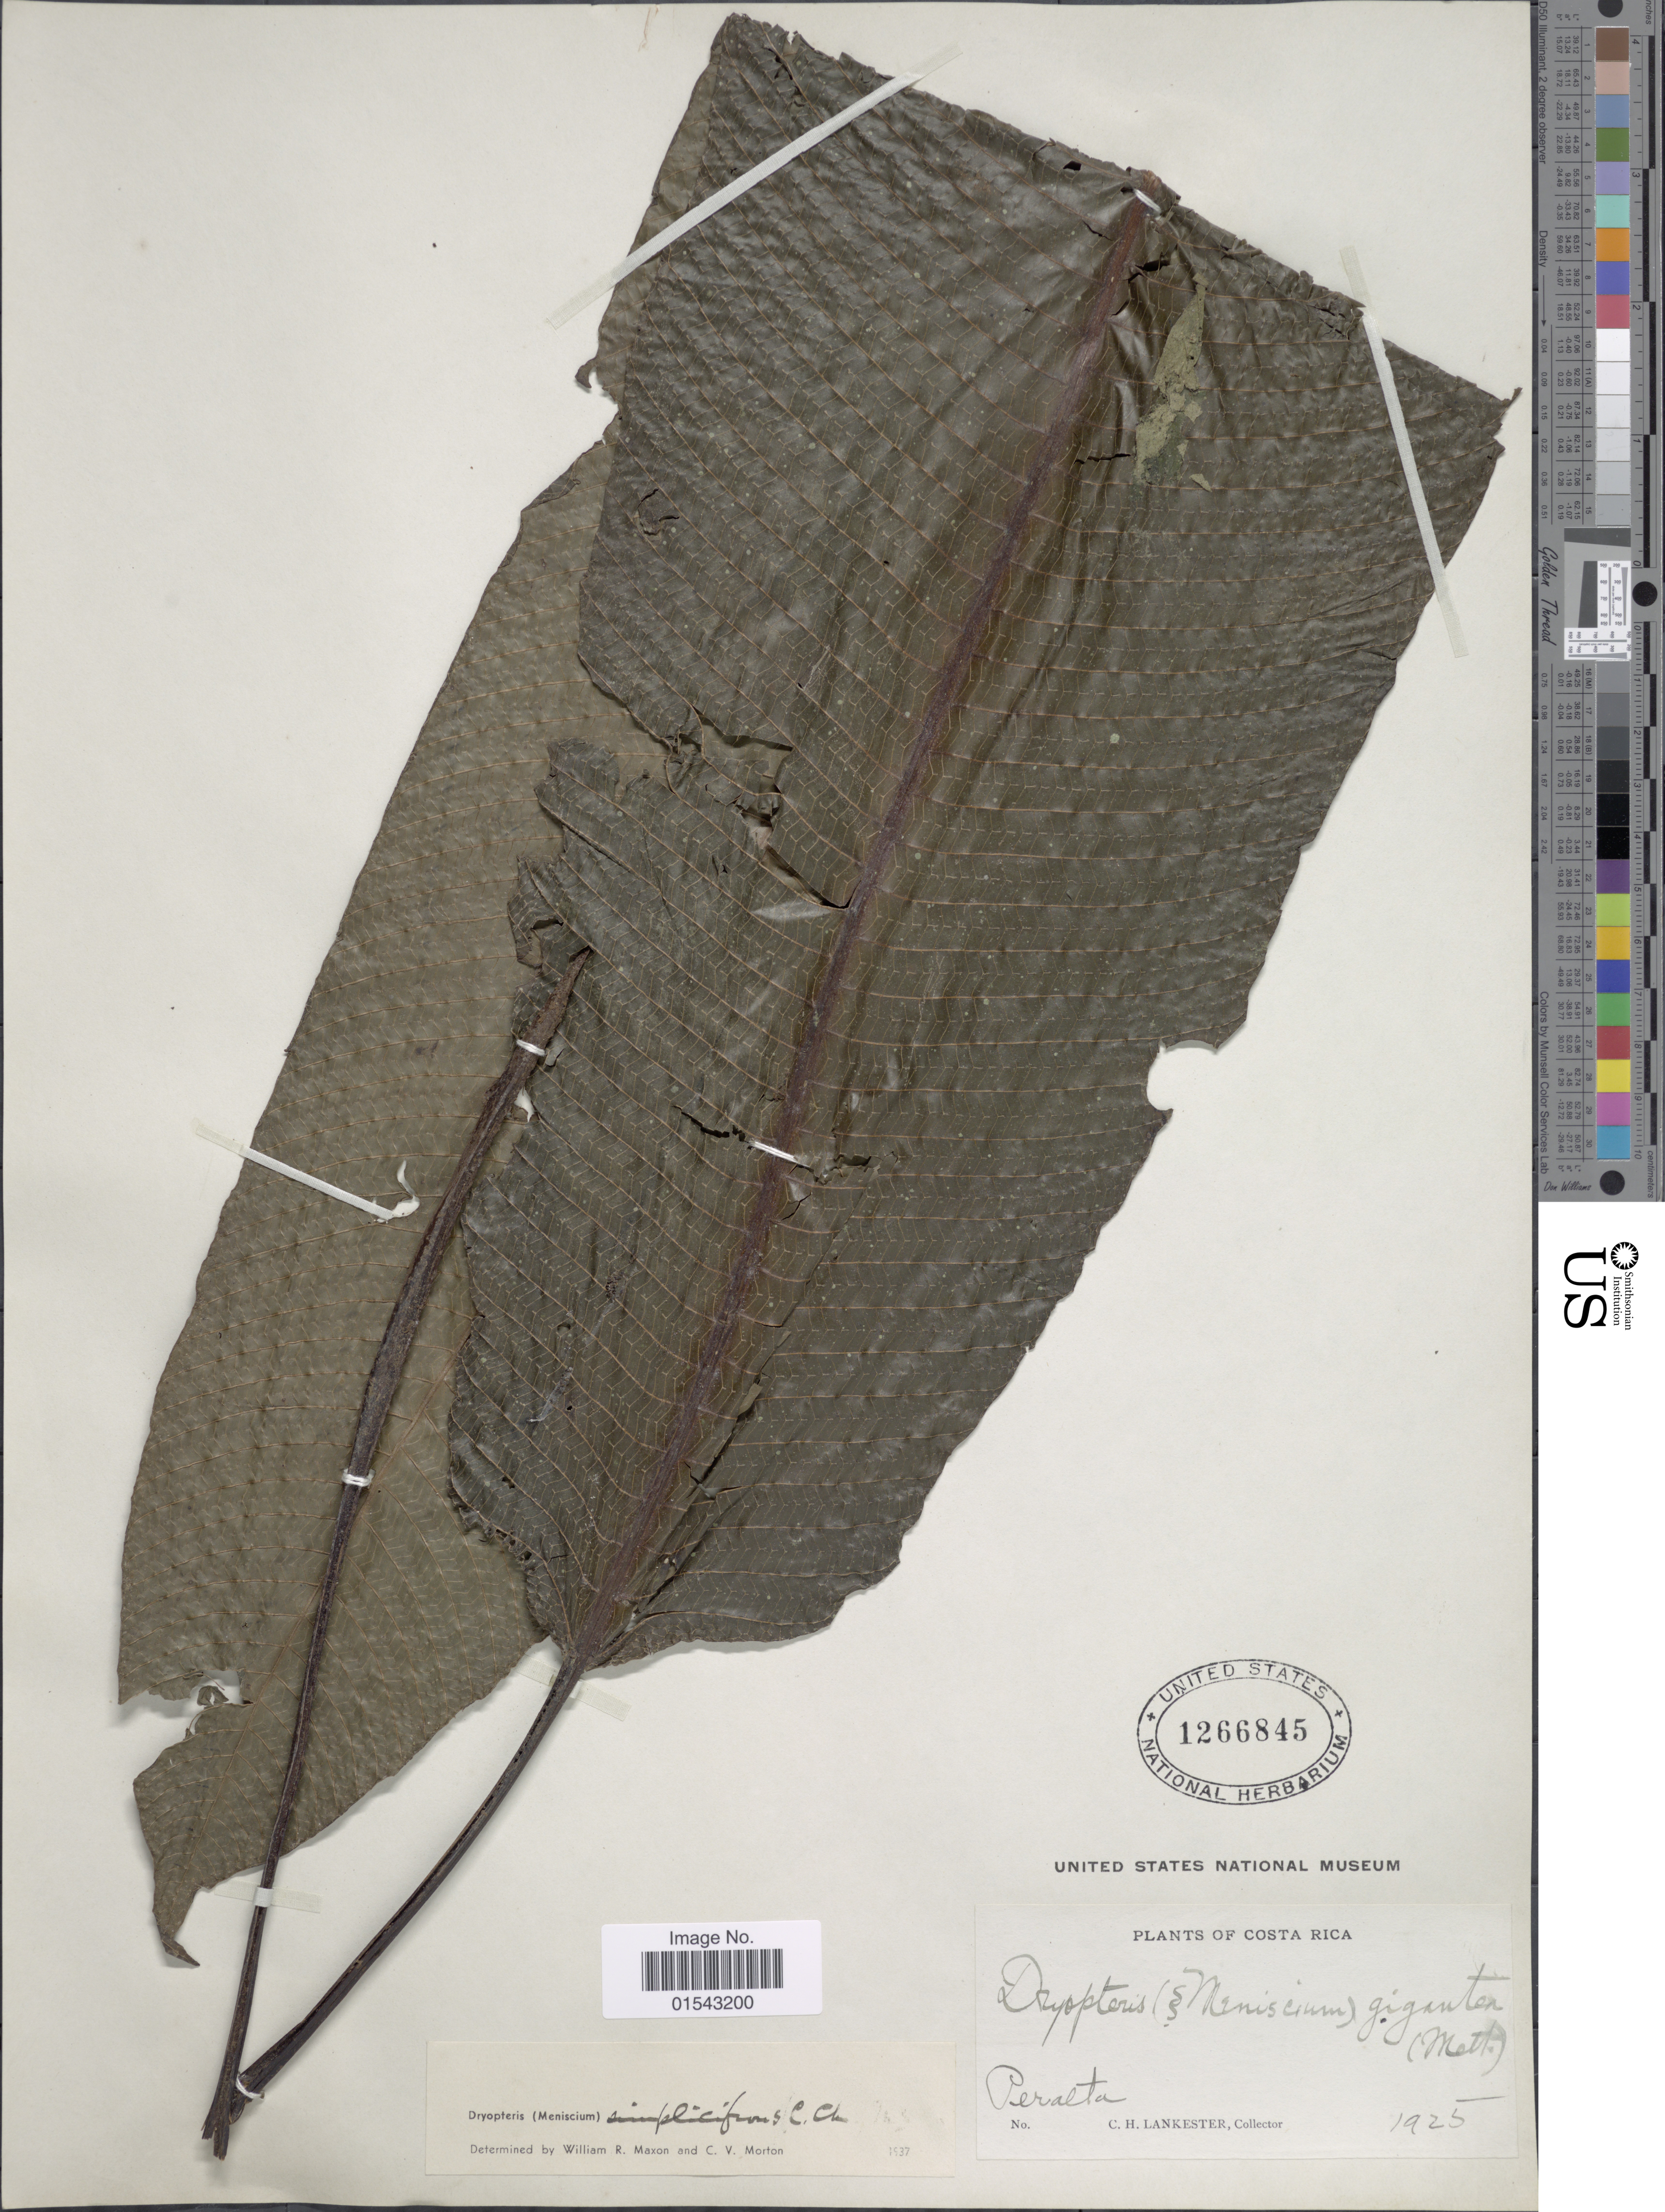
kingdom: Plantae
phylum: Tracheophyta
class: Polypodiopsida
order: Polypodiales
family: Thelypteridaceae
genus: Meniscium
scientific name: Meniscium giganteum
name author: Mett.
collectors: C. H. Lankester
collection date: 1925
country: Costa Rica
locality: Costa Rica, Peralta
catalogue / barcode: US 1266845